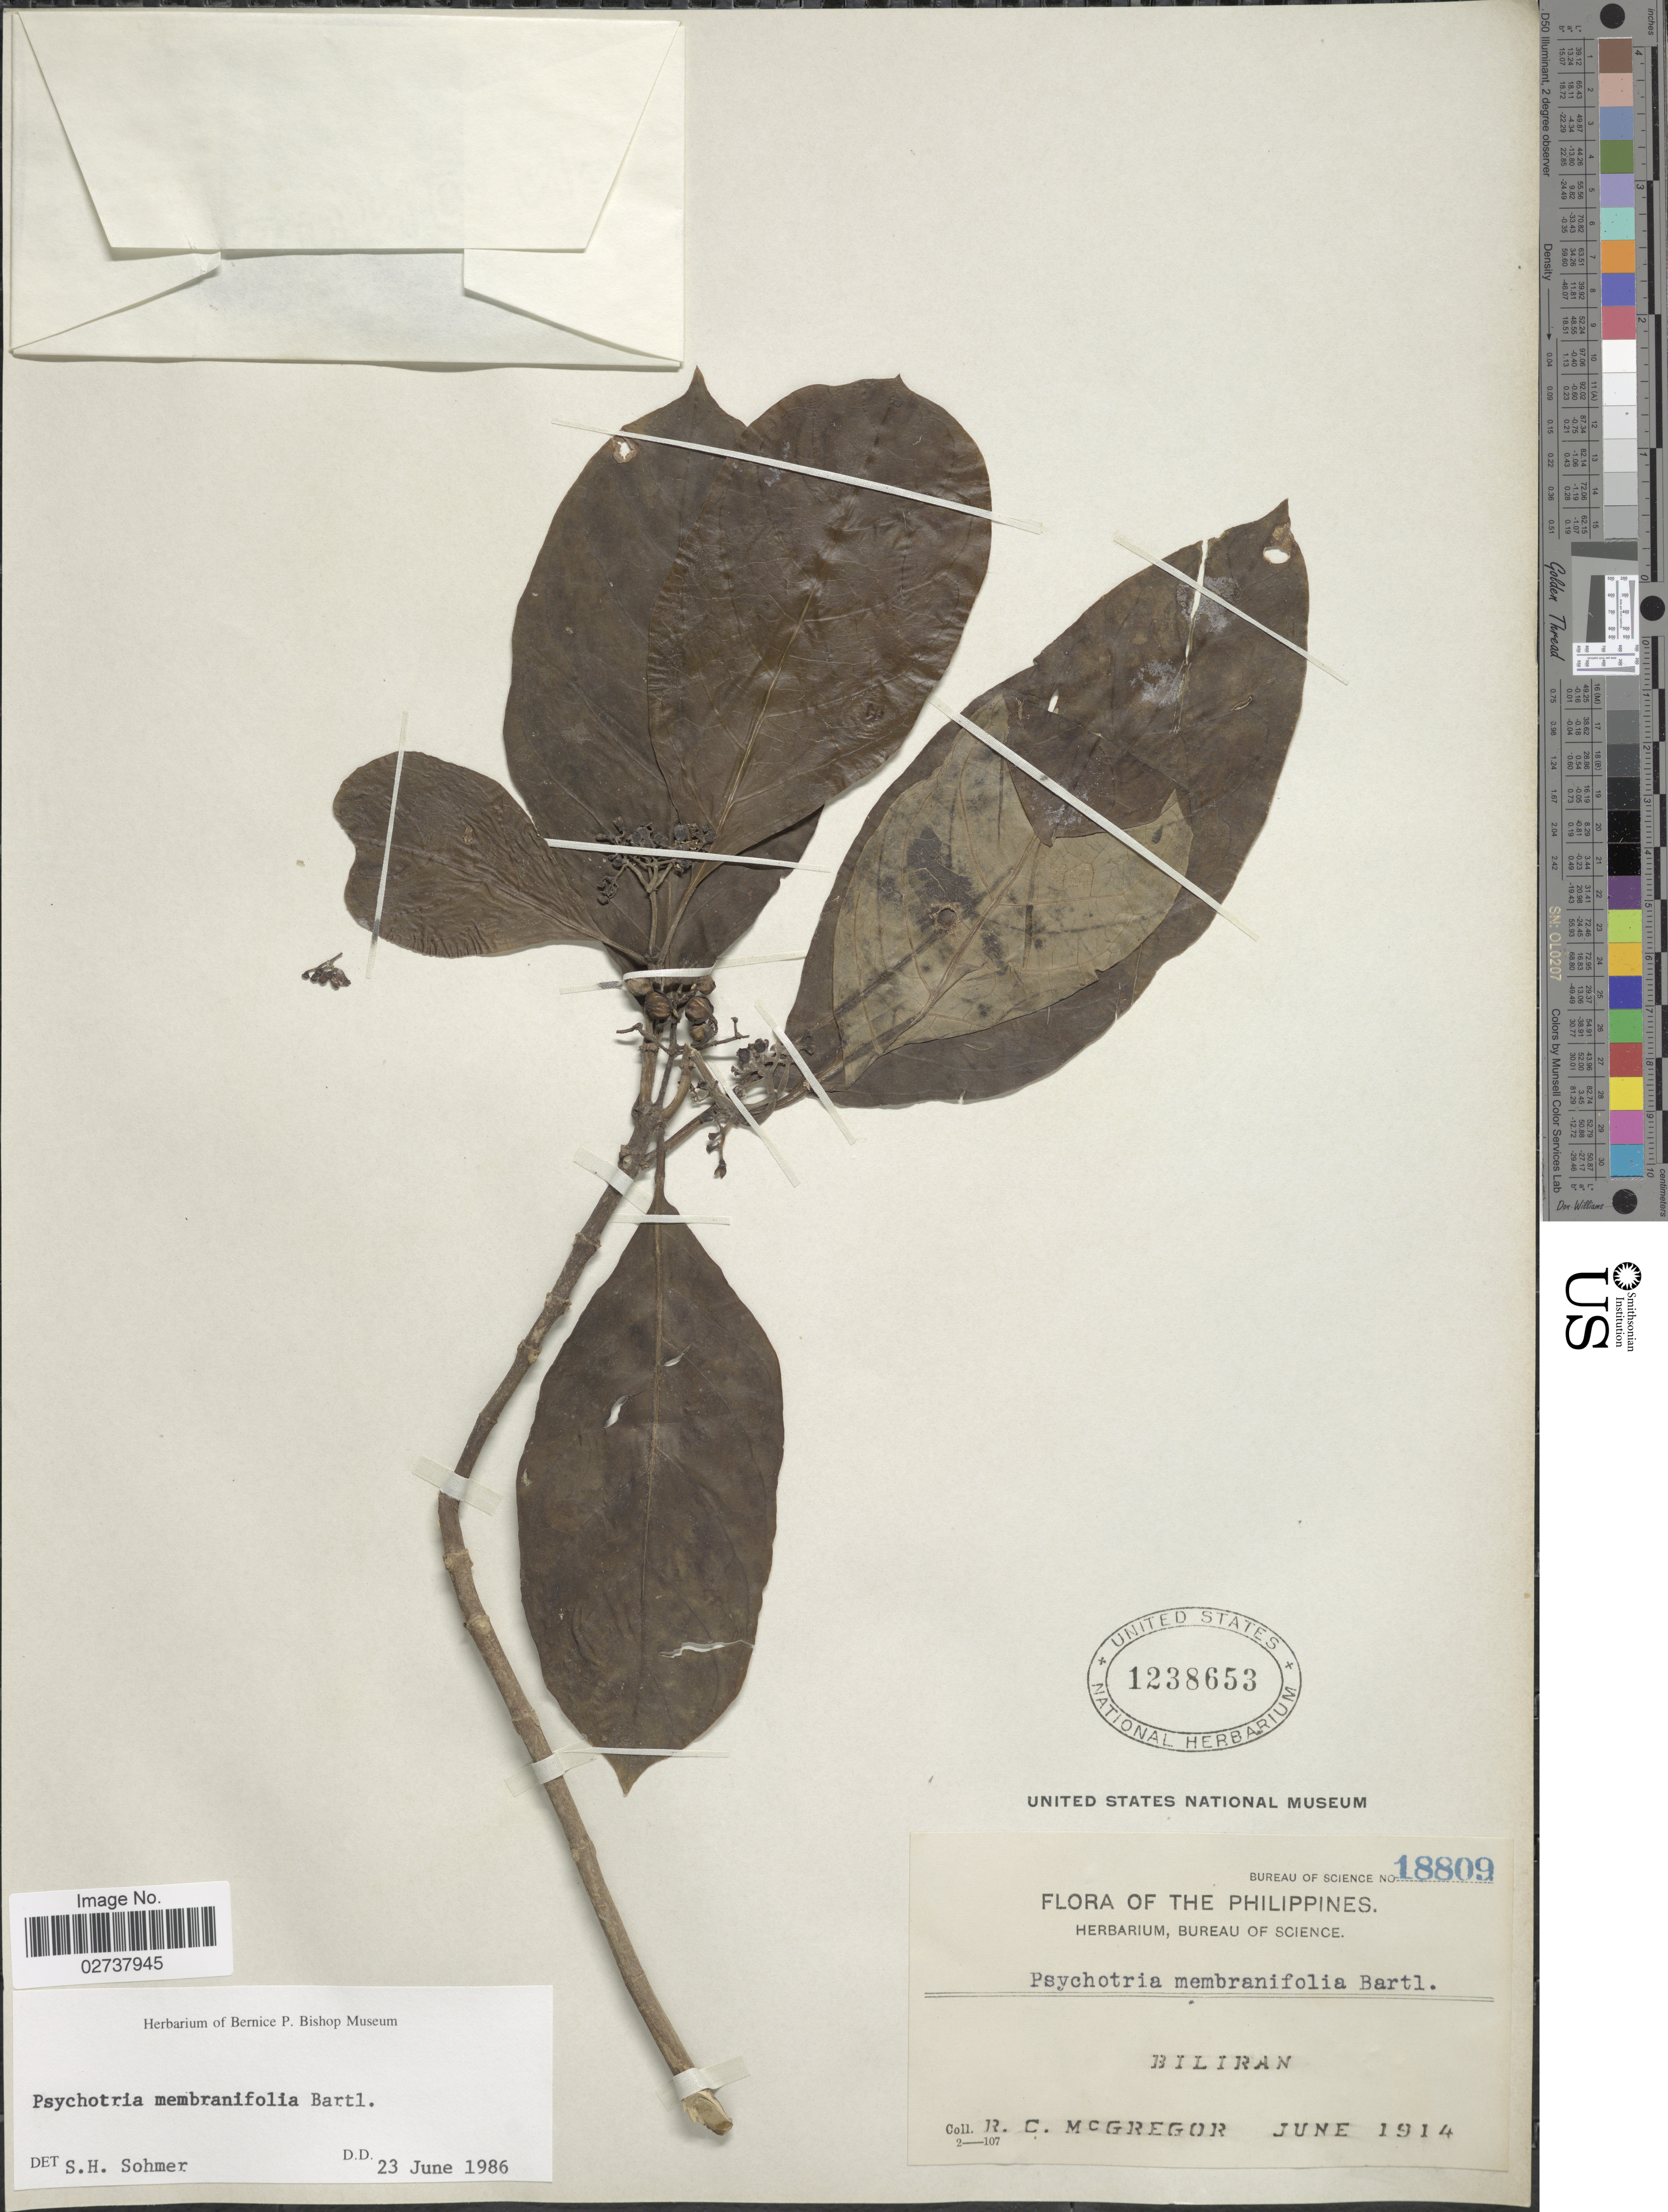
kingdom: Plantae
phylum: Tracheophyta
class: Magnoliopsida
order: Gentianales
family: Rubiaceae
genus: Psychotria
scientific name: Psychotria membranifolia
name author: Bartl. ex A. DC.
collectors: R. C. McGregor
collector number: Bureau of Science 18809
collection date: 1914-06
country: Philippines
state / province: Eastern Visayas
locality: Biliran.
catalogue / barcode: US 1238653